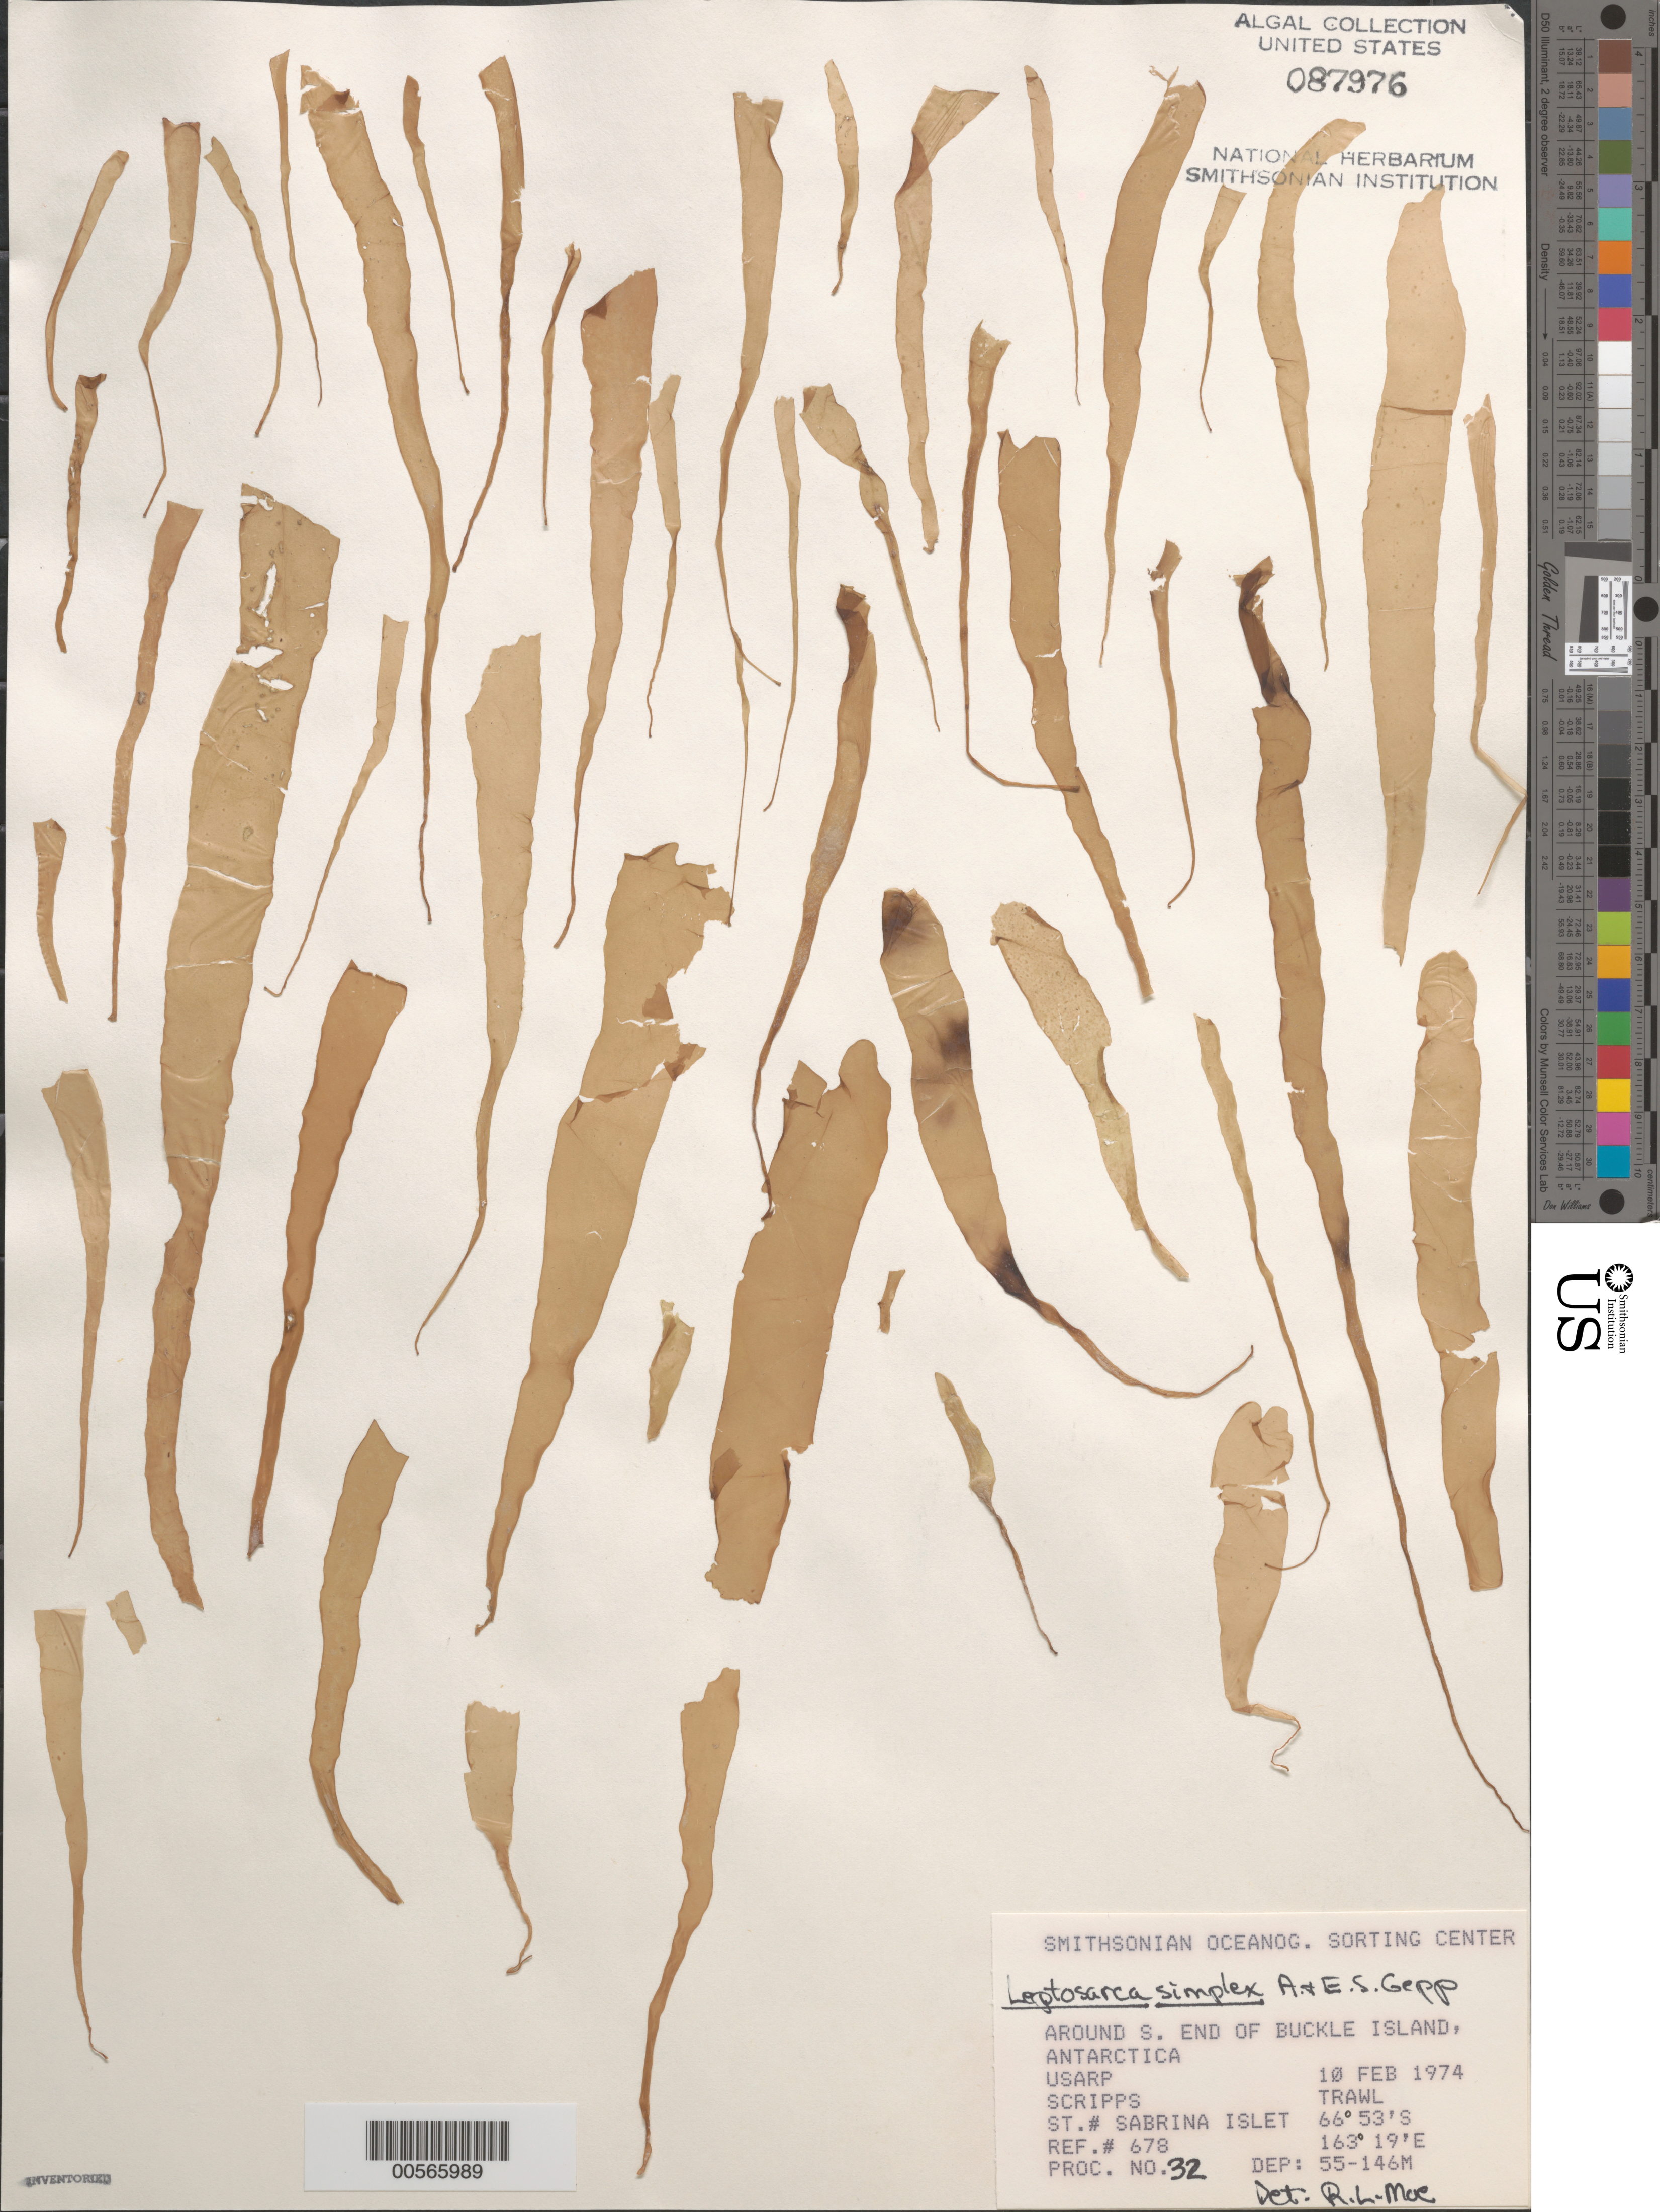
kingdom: Plantae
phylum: Rhodophyta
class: Florideophyceae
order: Palmariales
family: Palmariaceae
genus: Palmaria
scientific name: Palmaria decipiens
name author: (Reinsch) Ricker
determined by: Algae name updating Project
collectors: Scripps Institution of Oceanography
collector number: Station Sabrina Islet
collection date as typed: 10 Feb 1974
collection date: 1974-02-10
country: Antarctica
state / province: Ross Dependency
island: Buckle Island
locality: Sabrina Islet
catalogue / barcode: US 87976